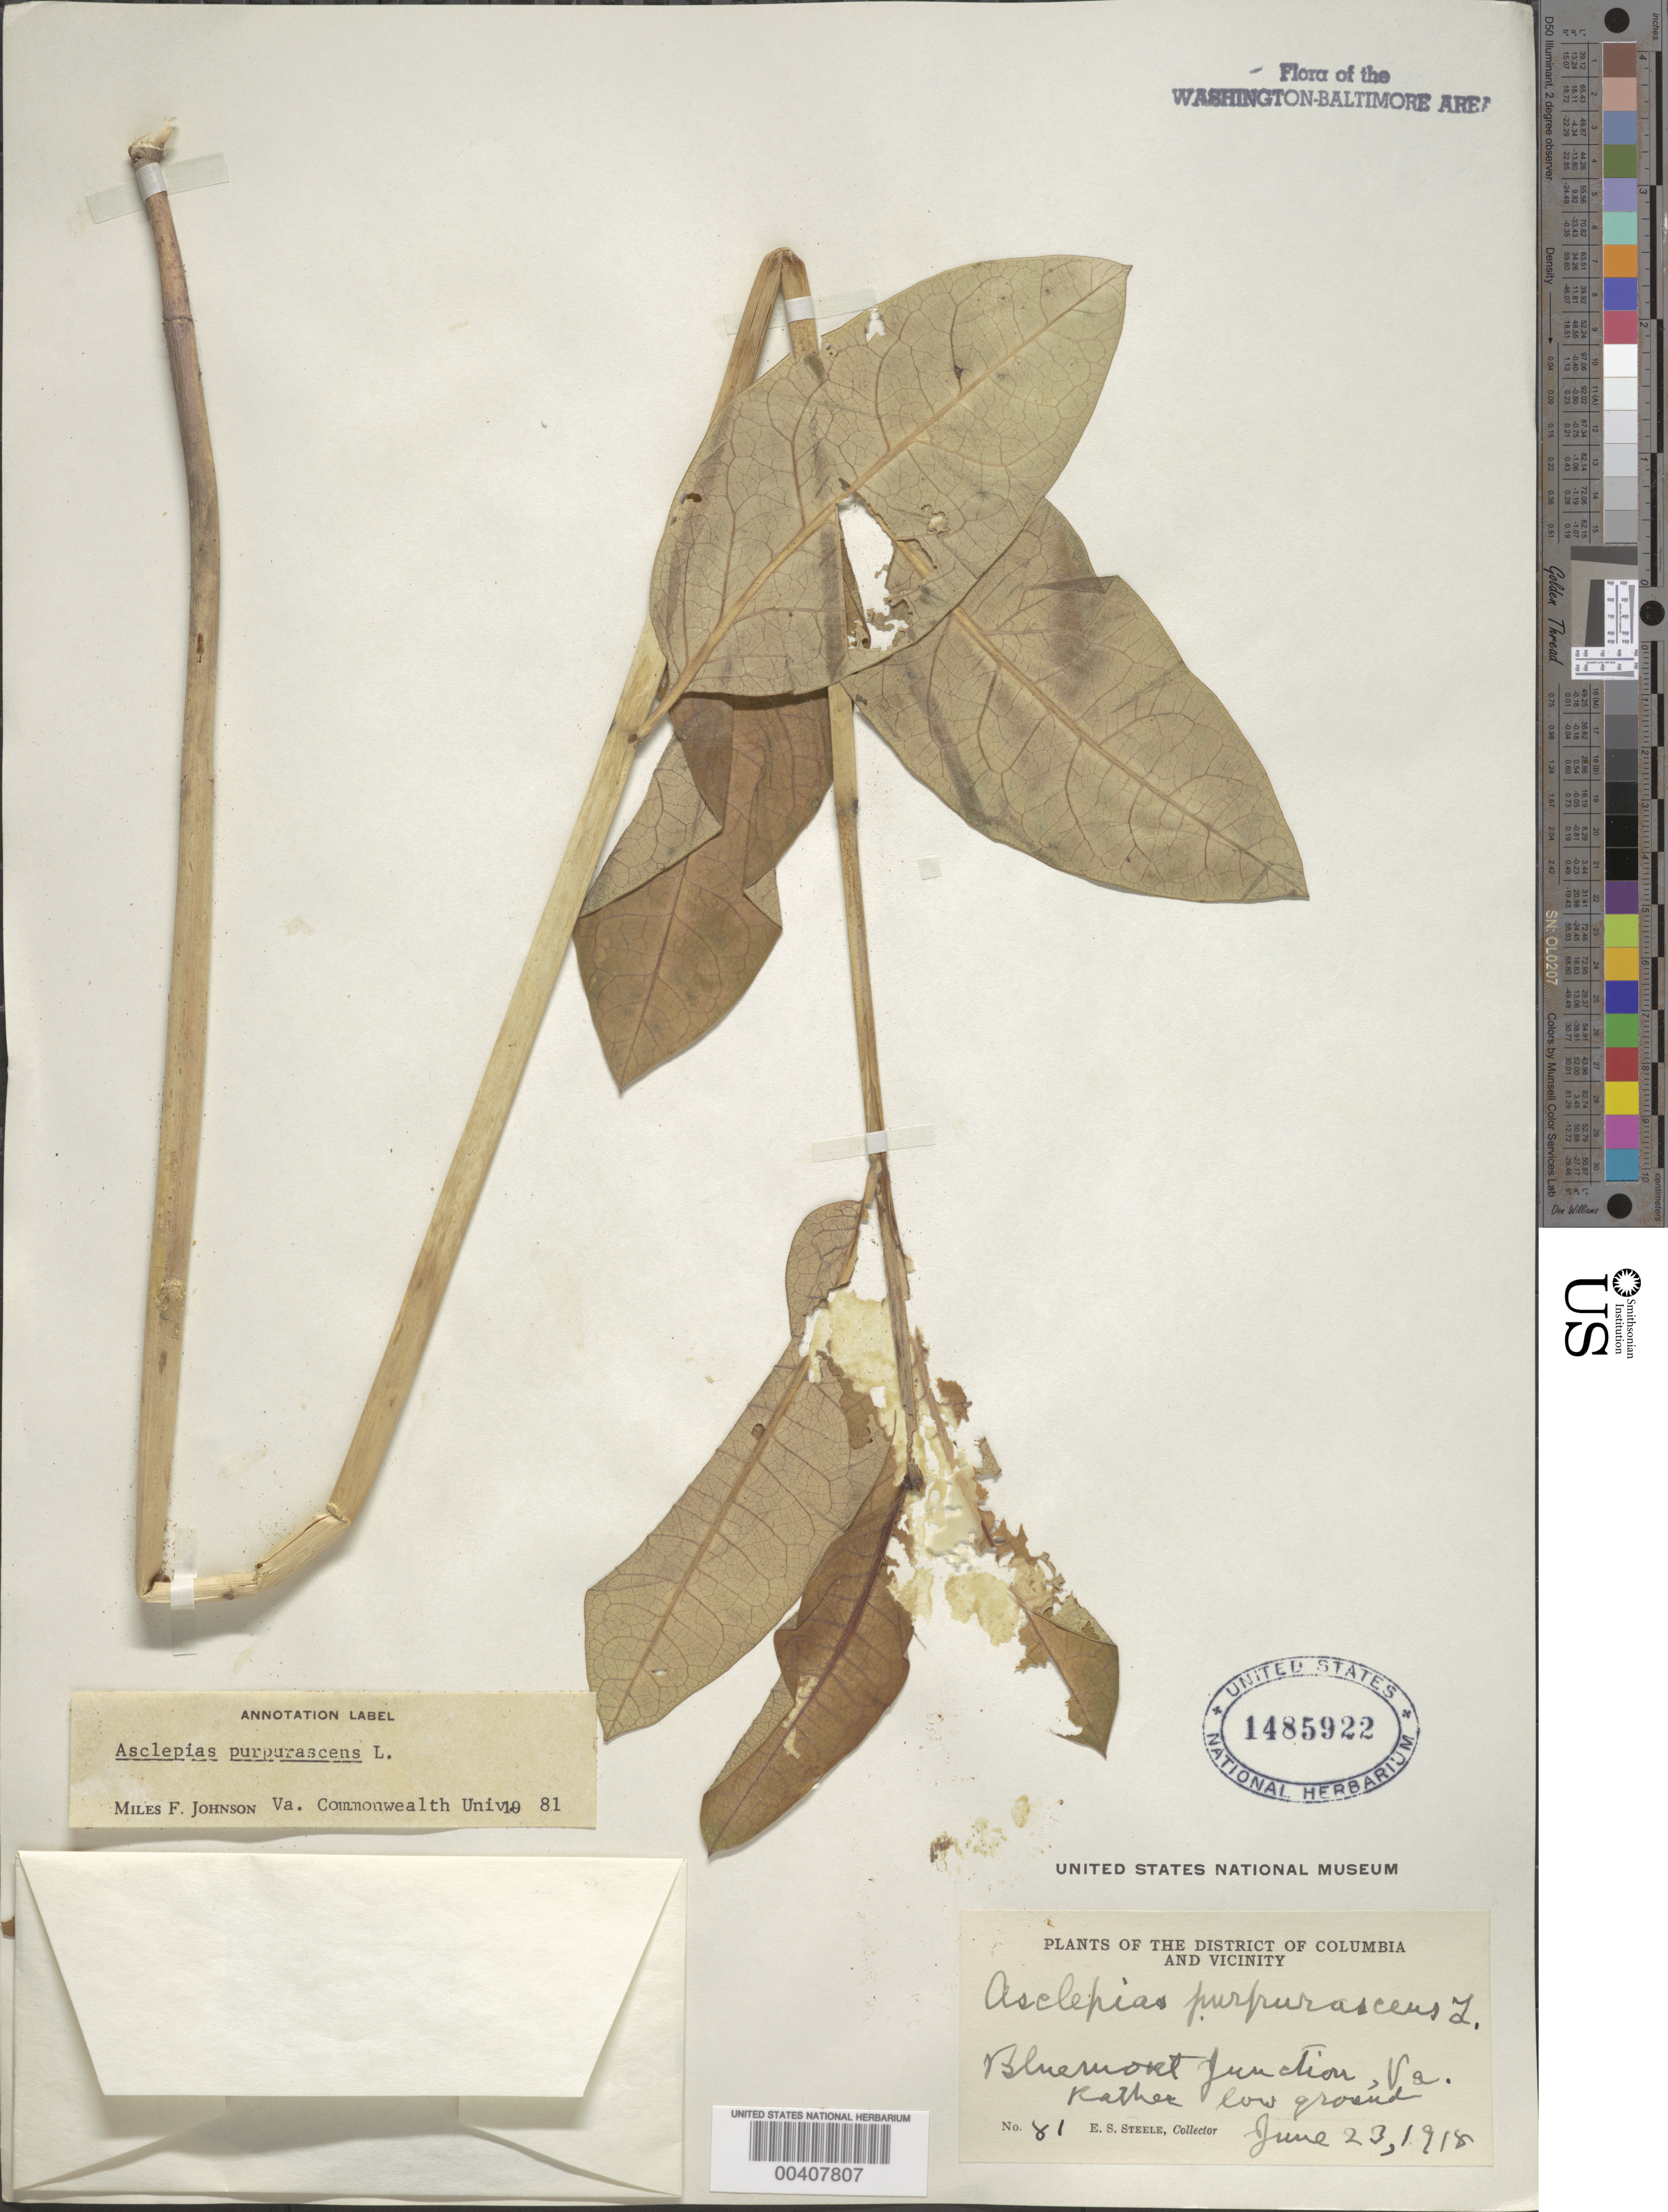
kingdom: Plantae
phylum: Tracheophyta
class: Magnoliopsida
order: Gentianales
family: Apocynaceae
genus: Asclepias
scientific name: Asclepias purpurascens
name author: L.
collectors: E. Steele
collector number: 81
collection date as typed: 23 Jun 1918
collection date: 1918-06-23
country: United States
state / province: Virginia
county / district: Loudoun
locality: Bluemont junction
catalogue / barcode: US 1485922